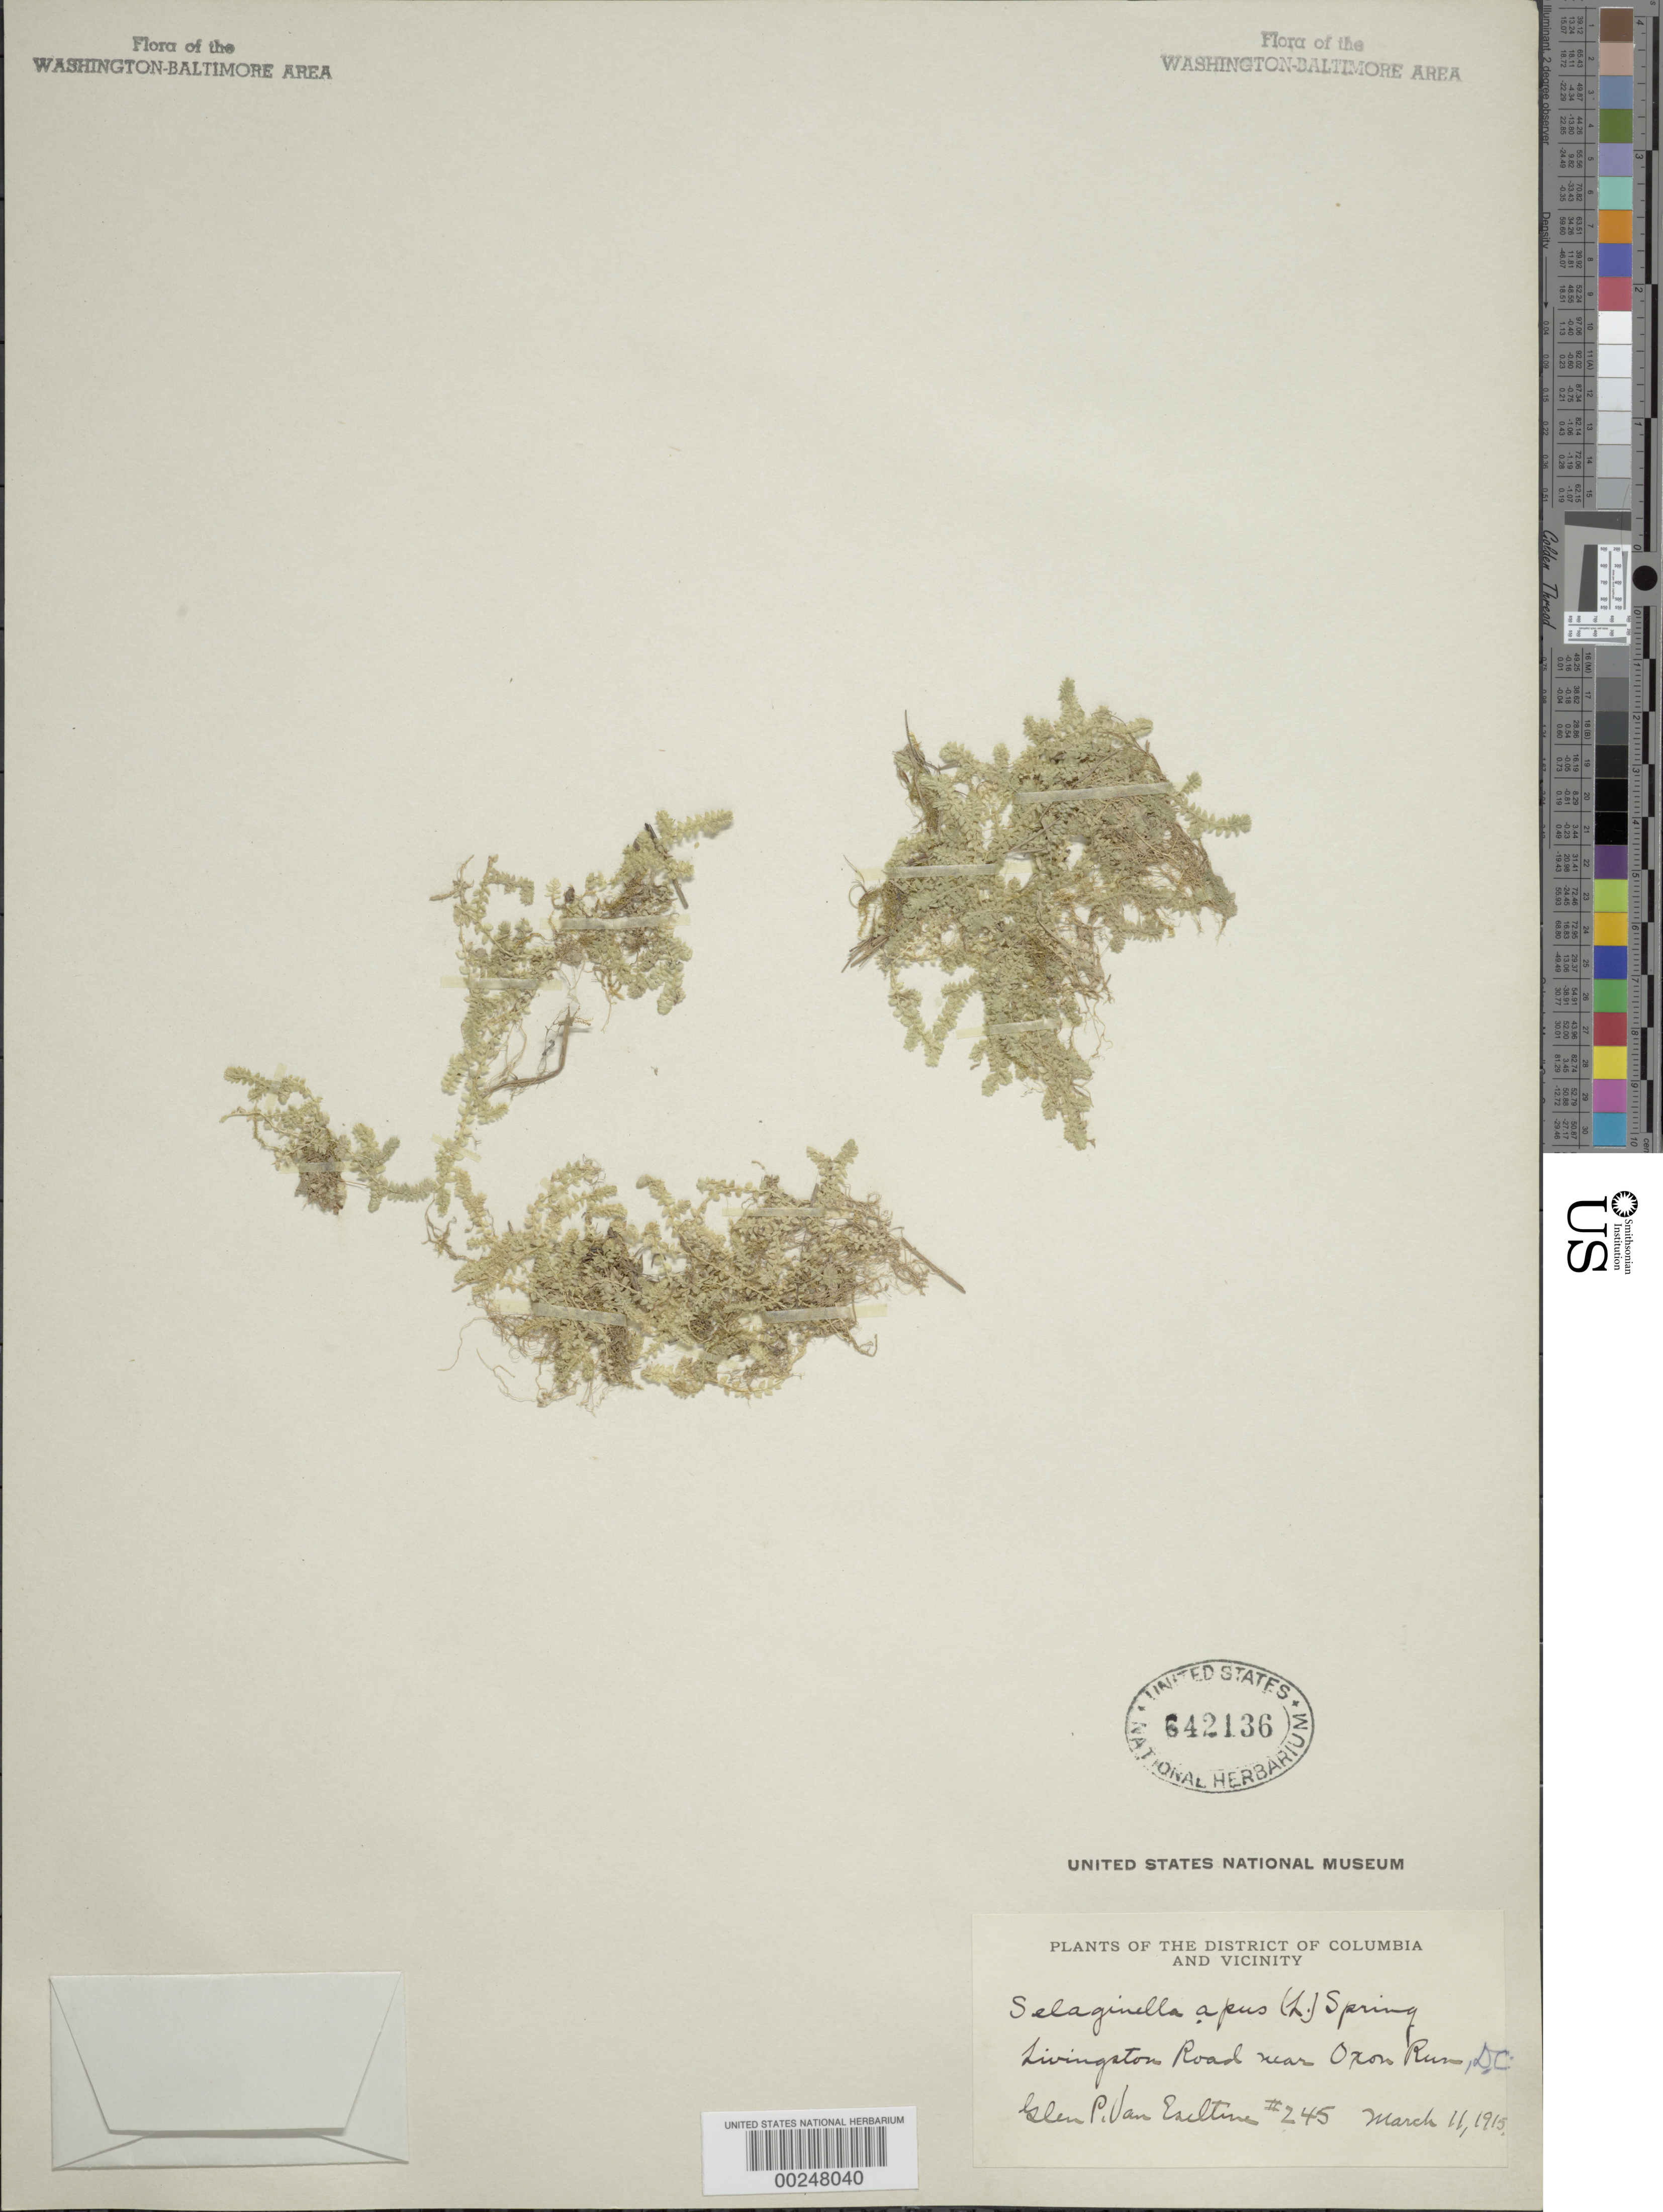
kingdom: Plantae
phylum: Tracheophyta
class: Lycopodiopsida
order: Selaginellales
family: Selaginellaceae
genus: Selaginella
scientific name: Selaginella apus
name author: Spring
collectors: G. P. Van Eseltine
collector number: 245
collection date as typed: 11 Mar 1915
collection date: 1915-03-11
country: United States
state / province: District of Columbia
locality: Livingston Road, near Oxon Run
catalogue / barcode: US 642136